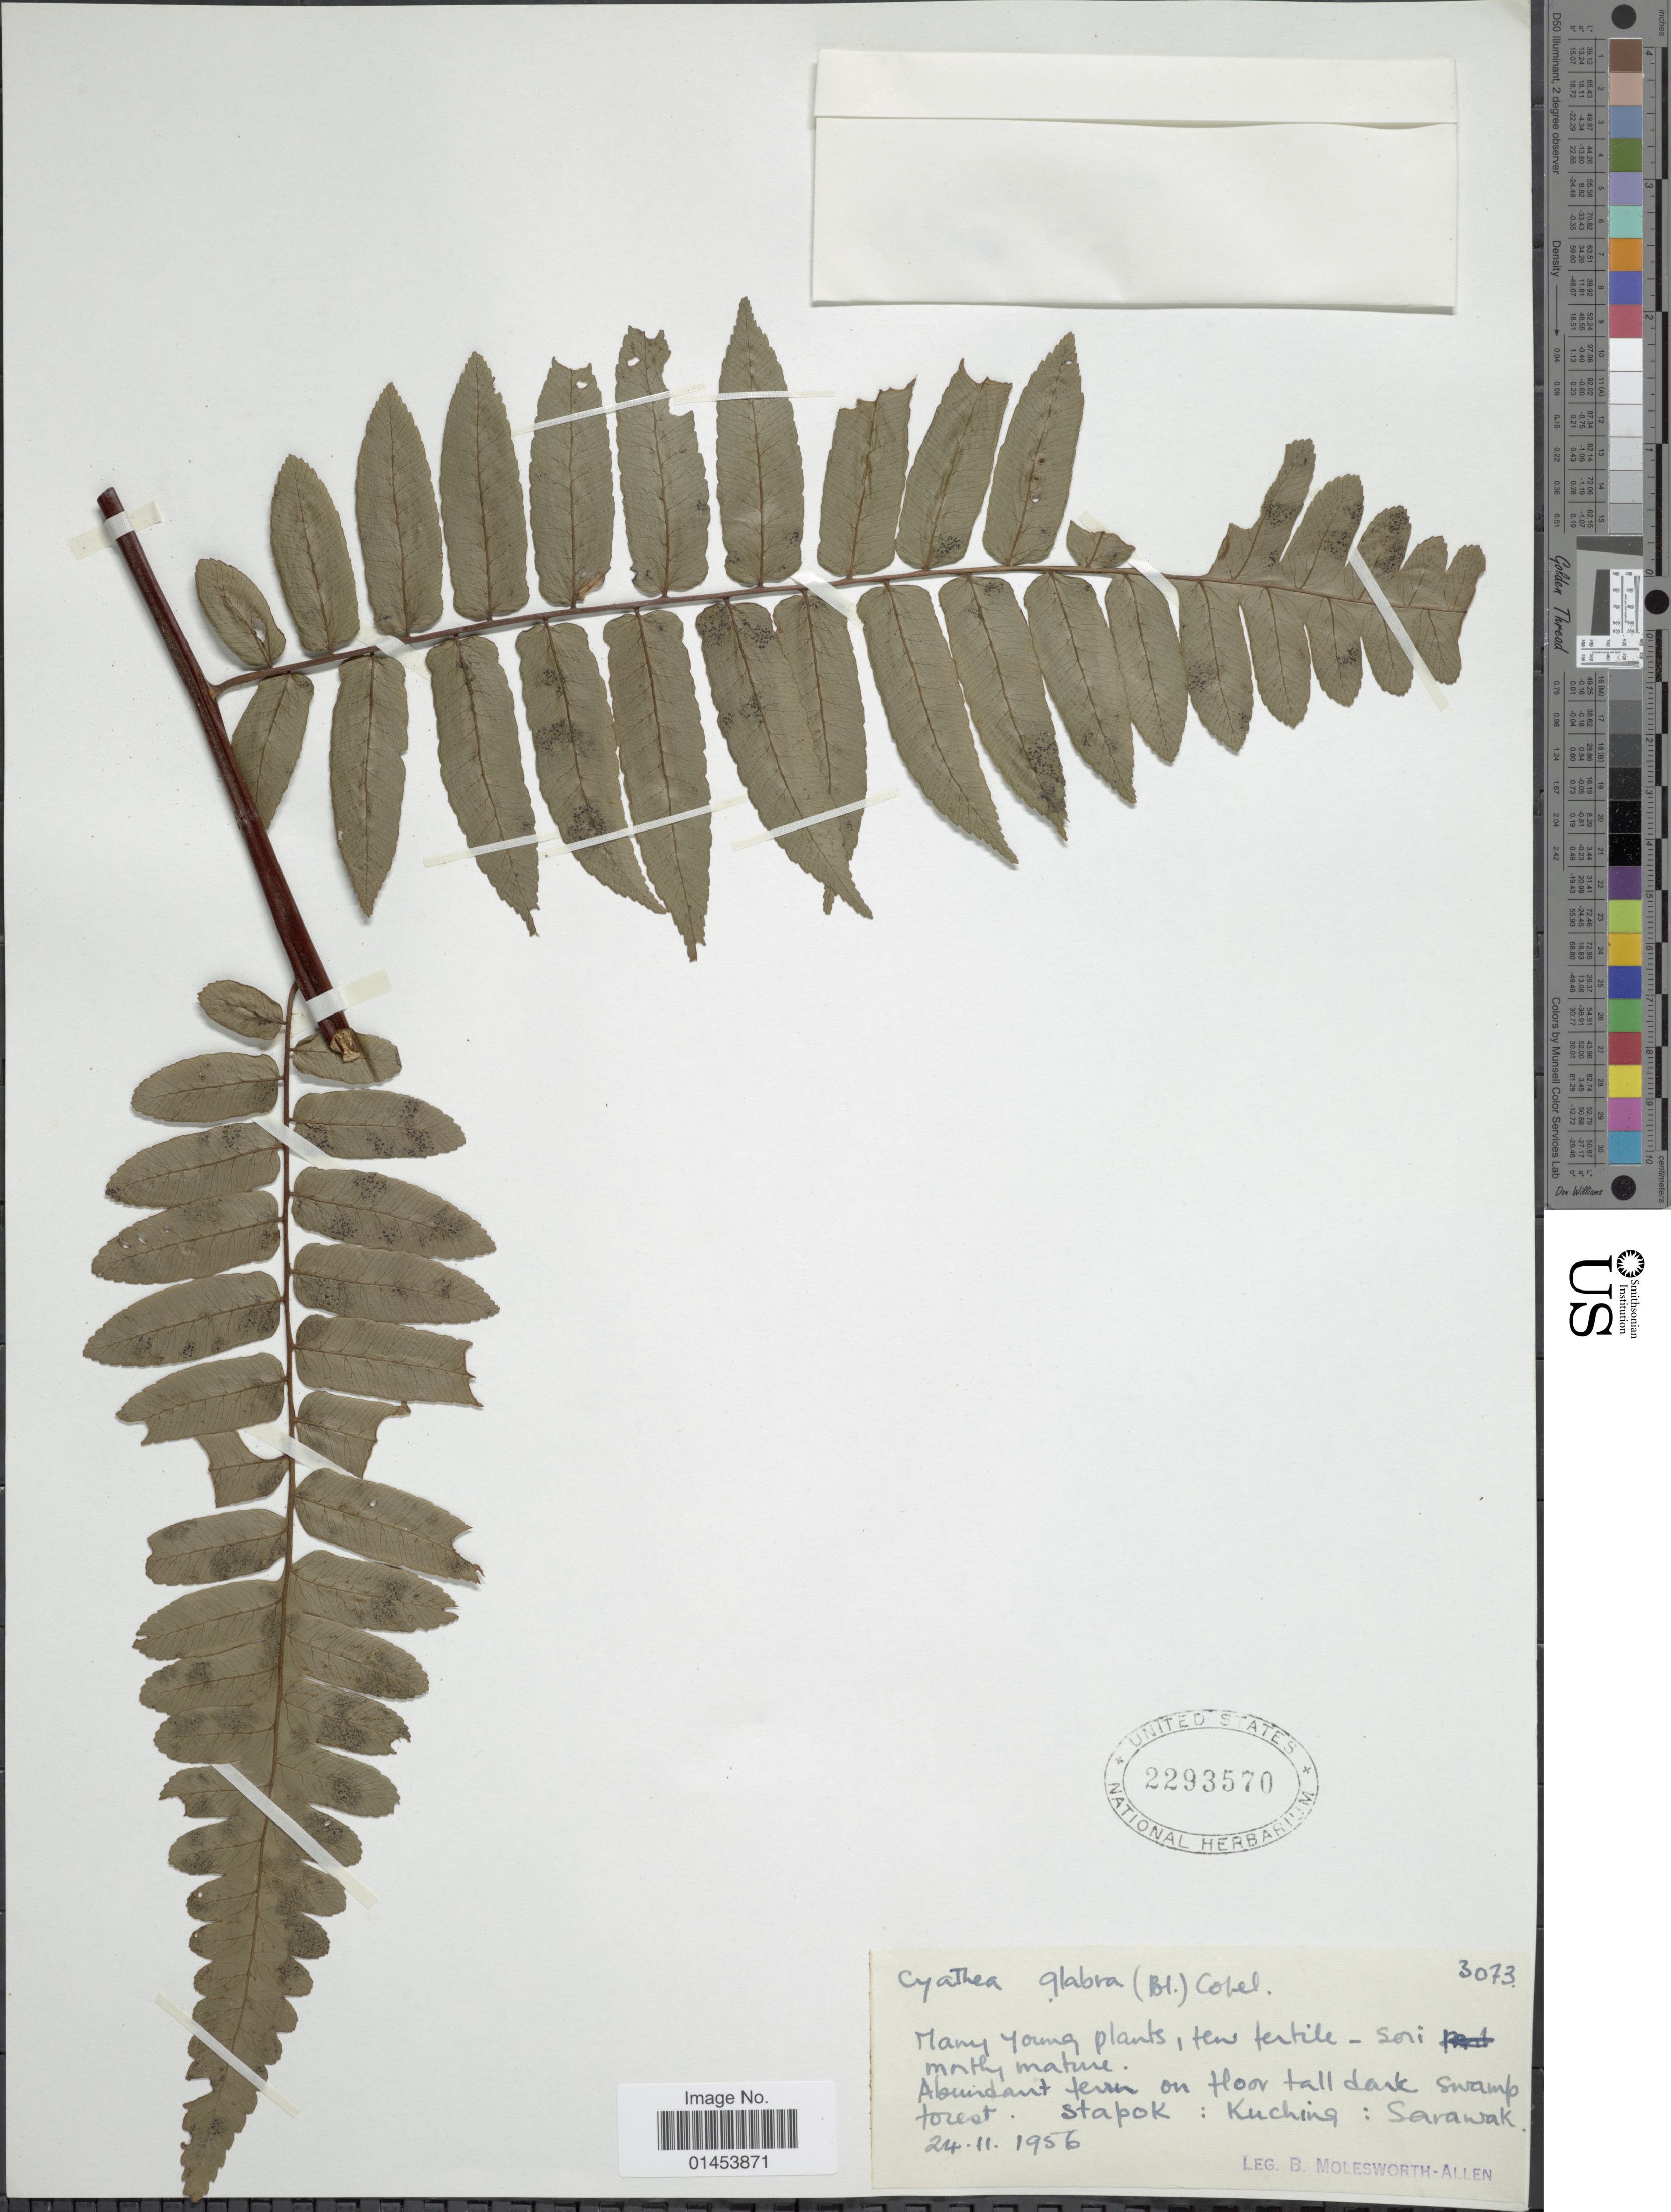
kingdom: Plantae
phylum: Tracheophyta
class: Polypodiopsida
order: Cyatheales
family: Cyatheaceae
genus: Cyathea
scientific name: Cyathea glabra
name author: (Blume) Copel.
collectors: B. E. G. Molesworth-Allen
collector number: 3073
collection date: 1956-11-24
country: Malaysia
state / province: Sarawak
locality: Stapok: Kuching: Sarawak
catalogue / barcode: US 2293570